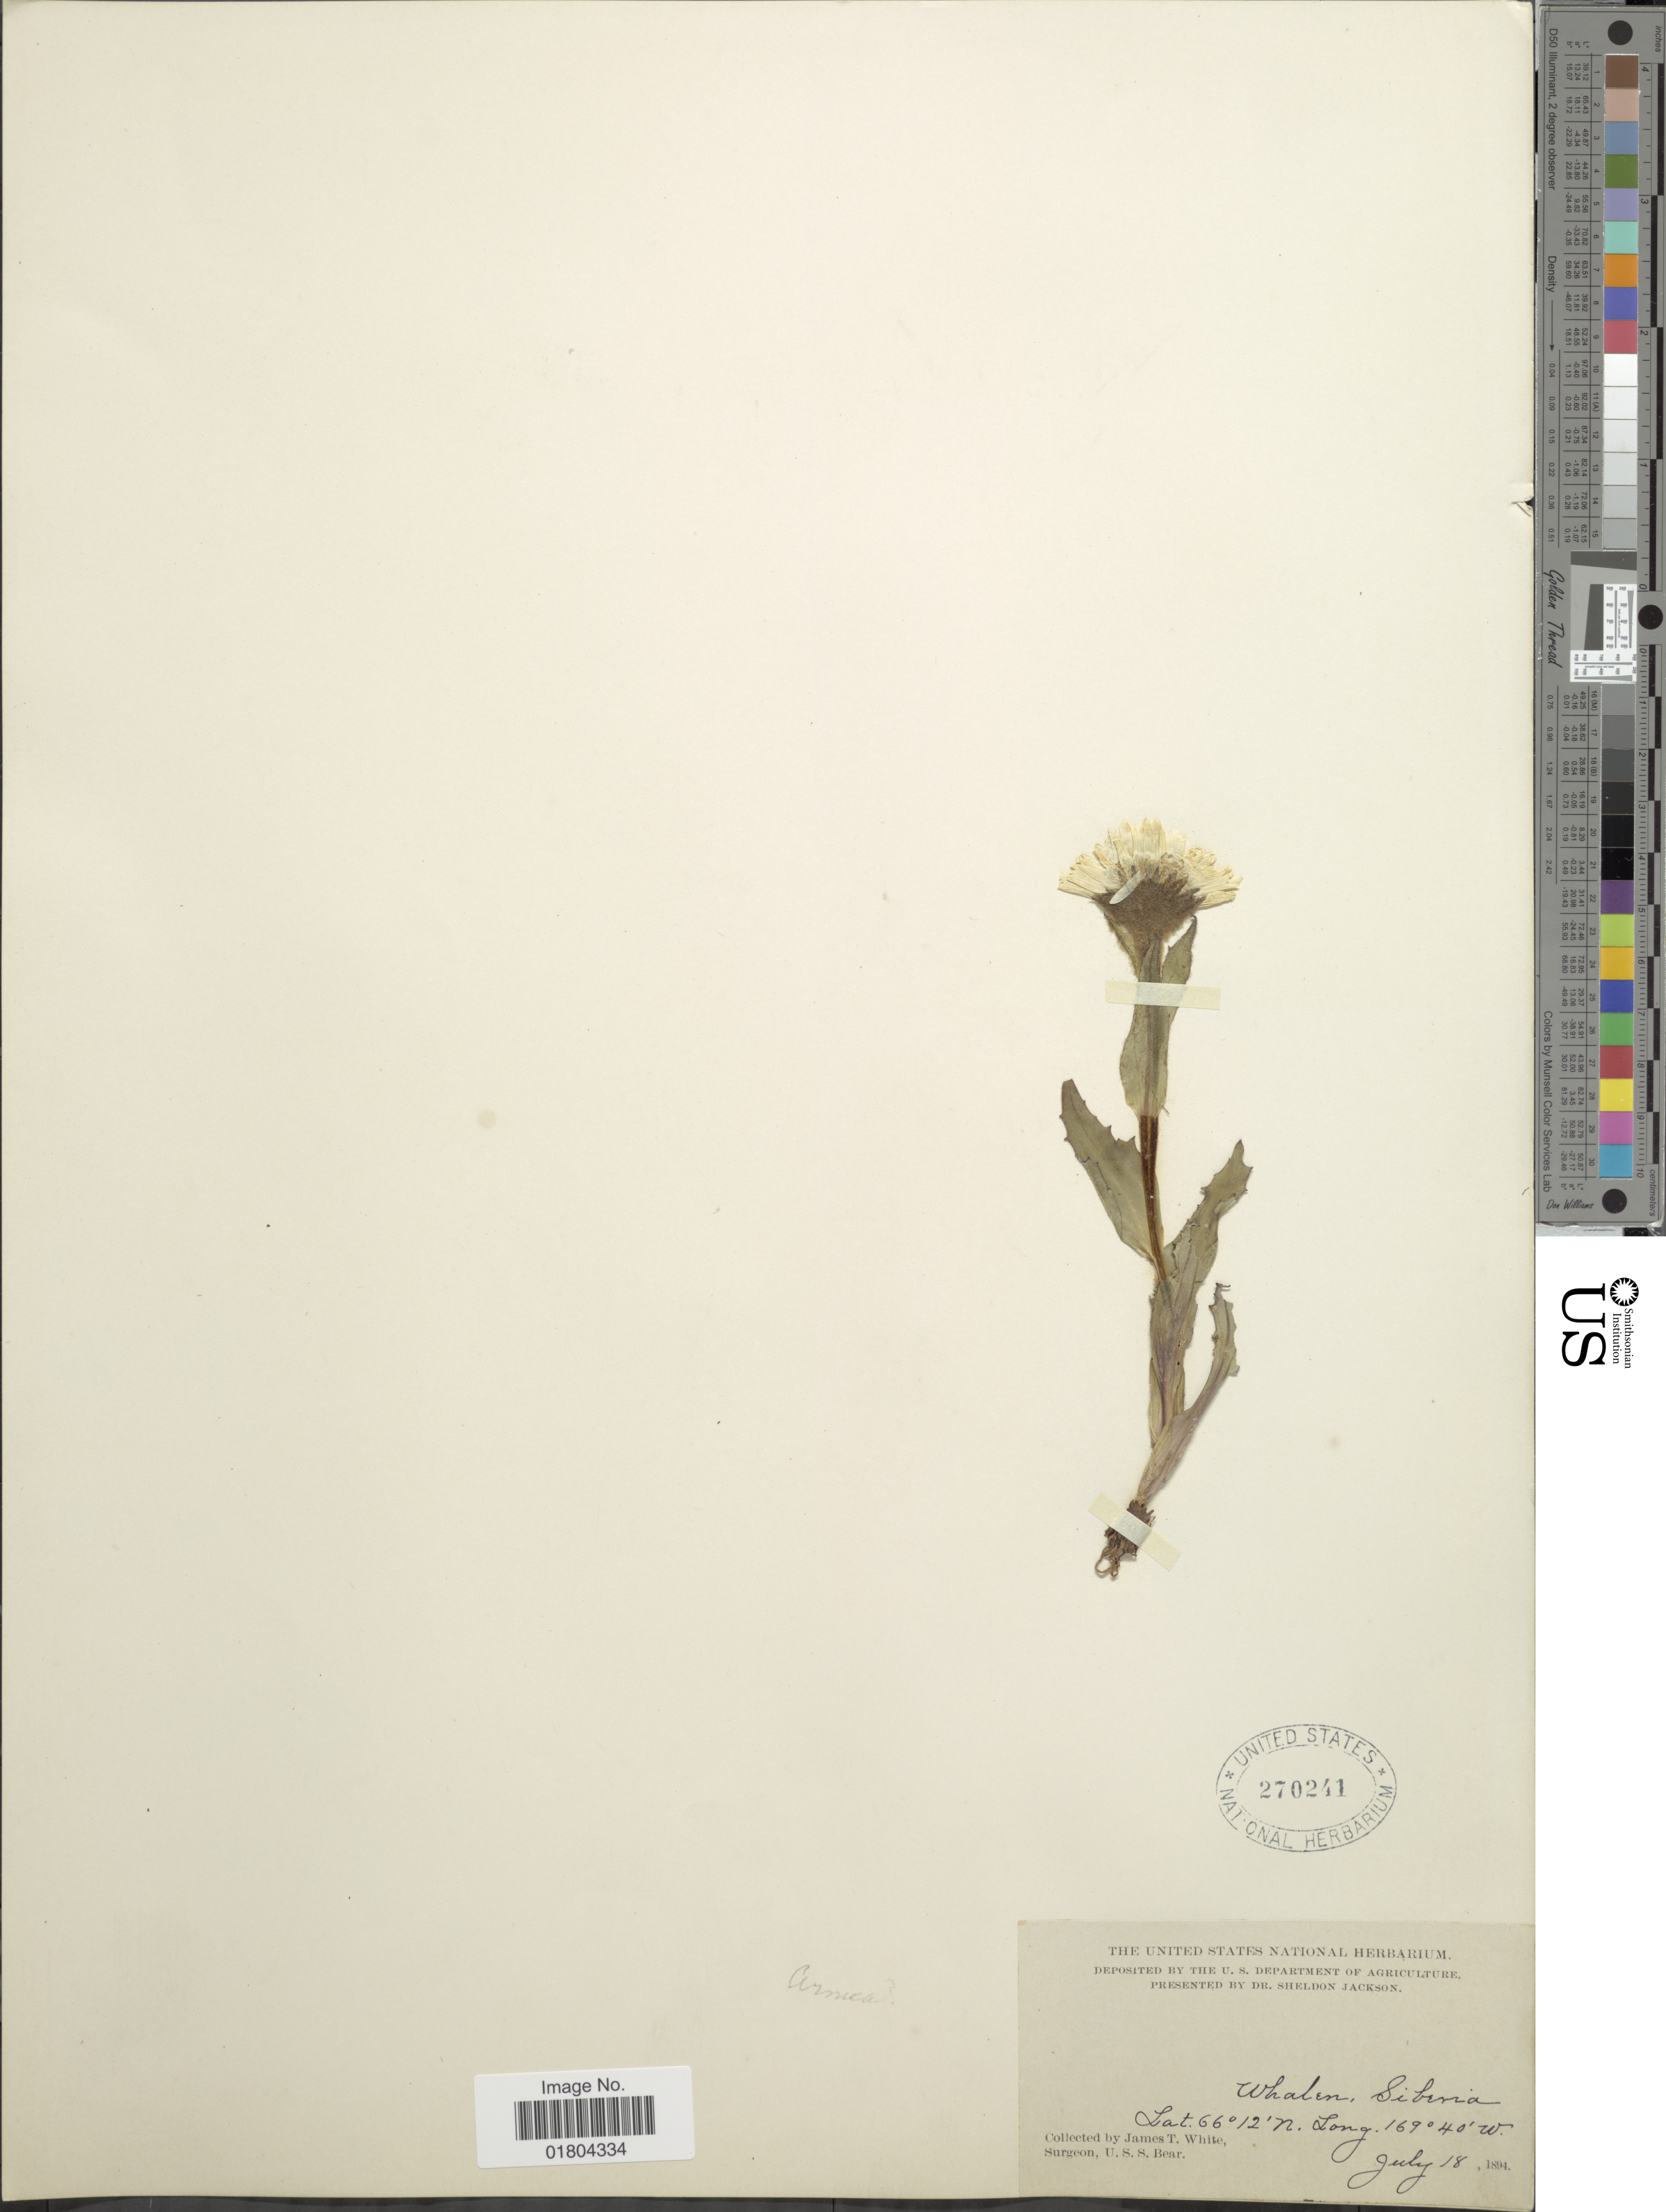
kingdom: Plantae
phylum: Tracheophyta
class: Magnoliopsida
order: Asterales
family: Asteraceae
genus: Arnica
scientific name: Arnica sp.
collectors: J. T. White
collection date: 1894-07-18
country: Russian Federation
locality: Whalen, Siberia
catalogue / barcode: US 270241